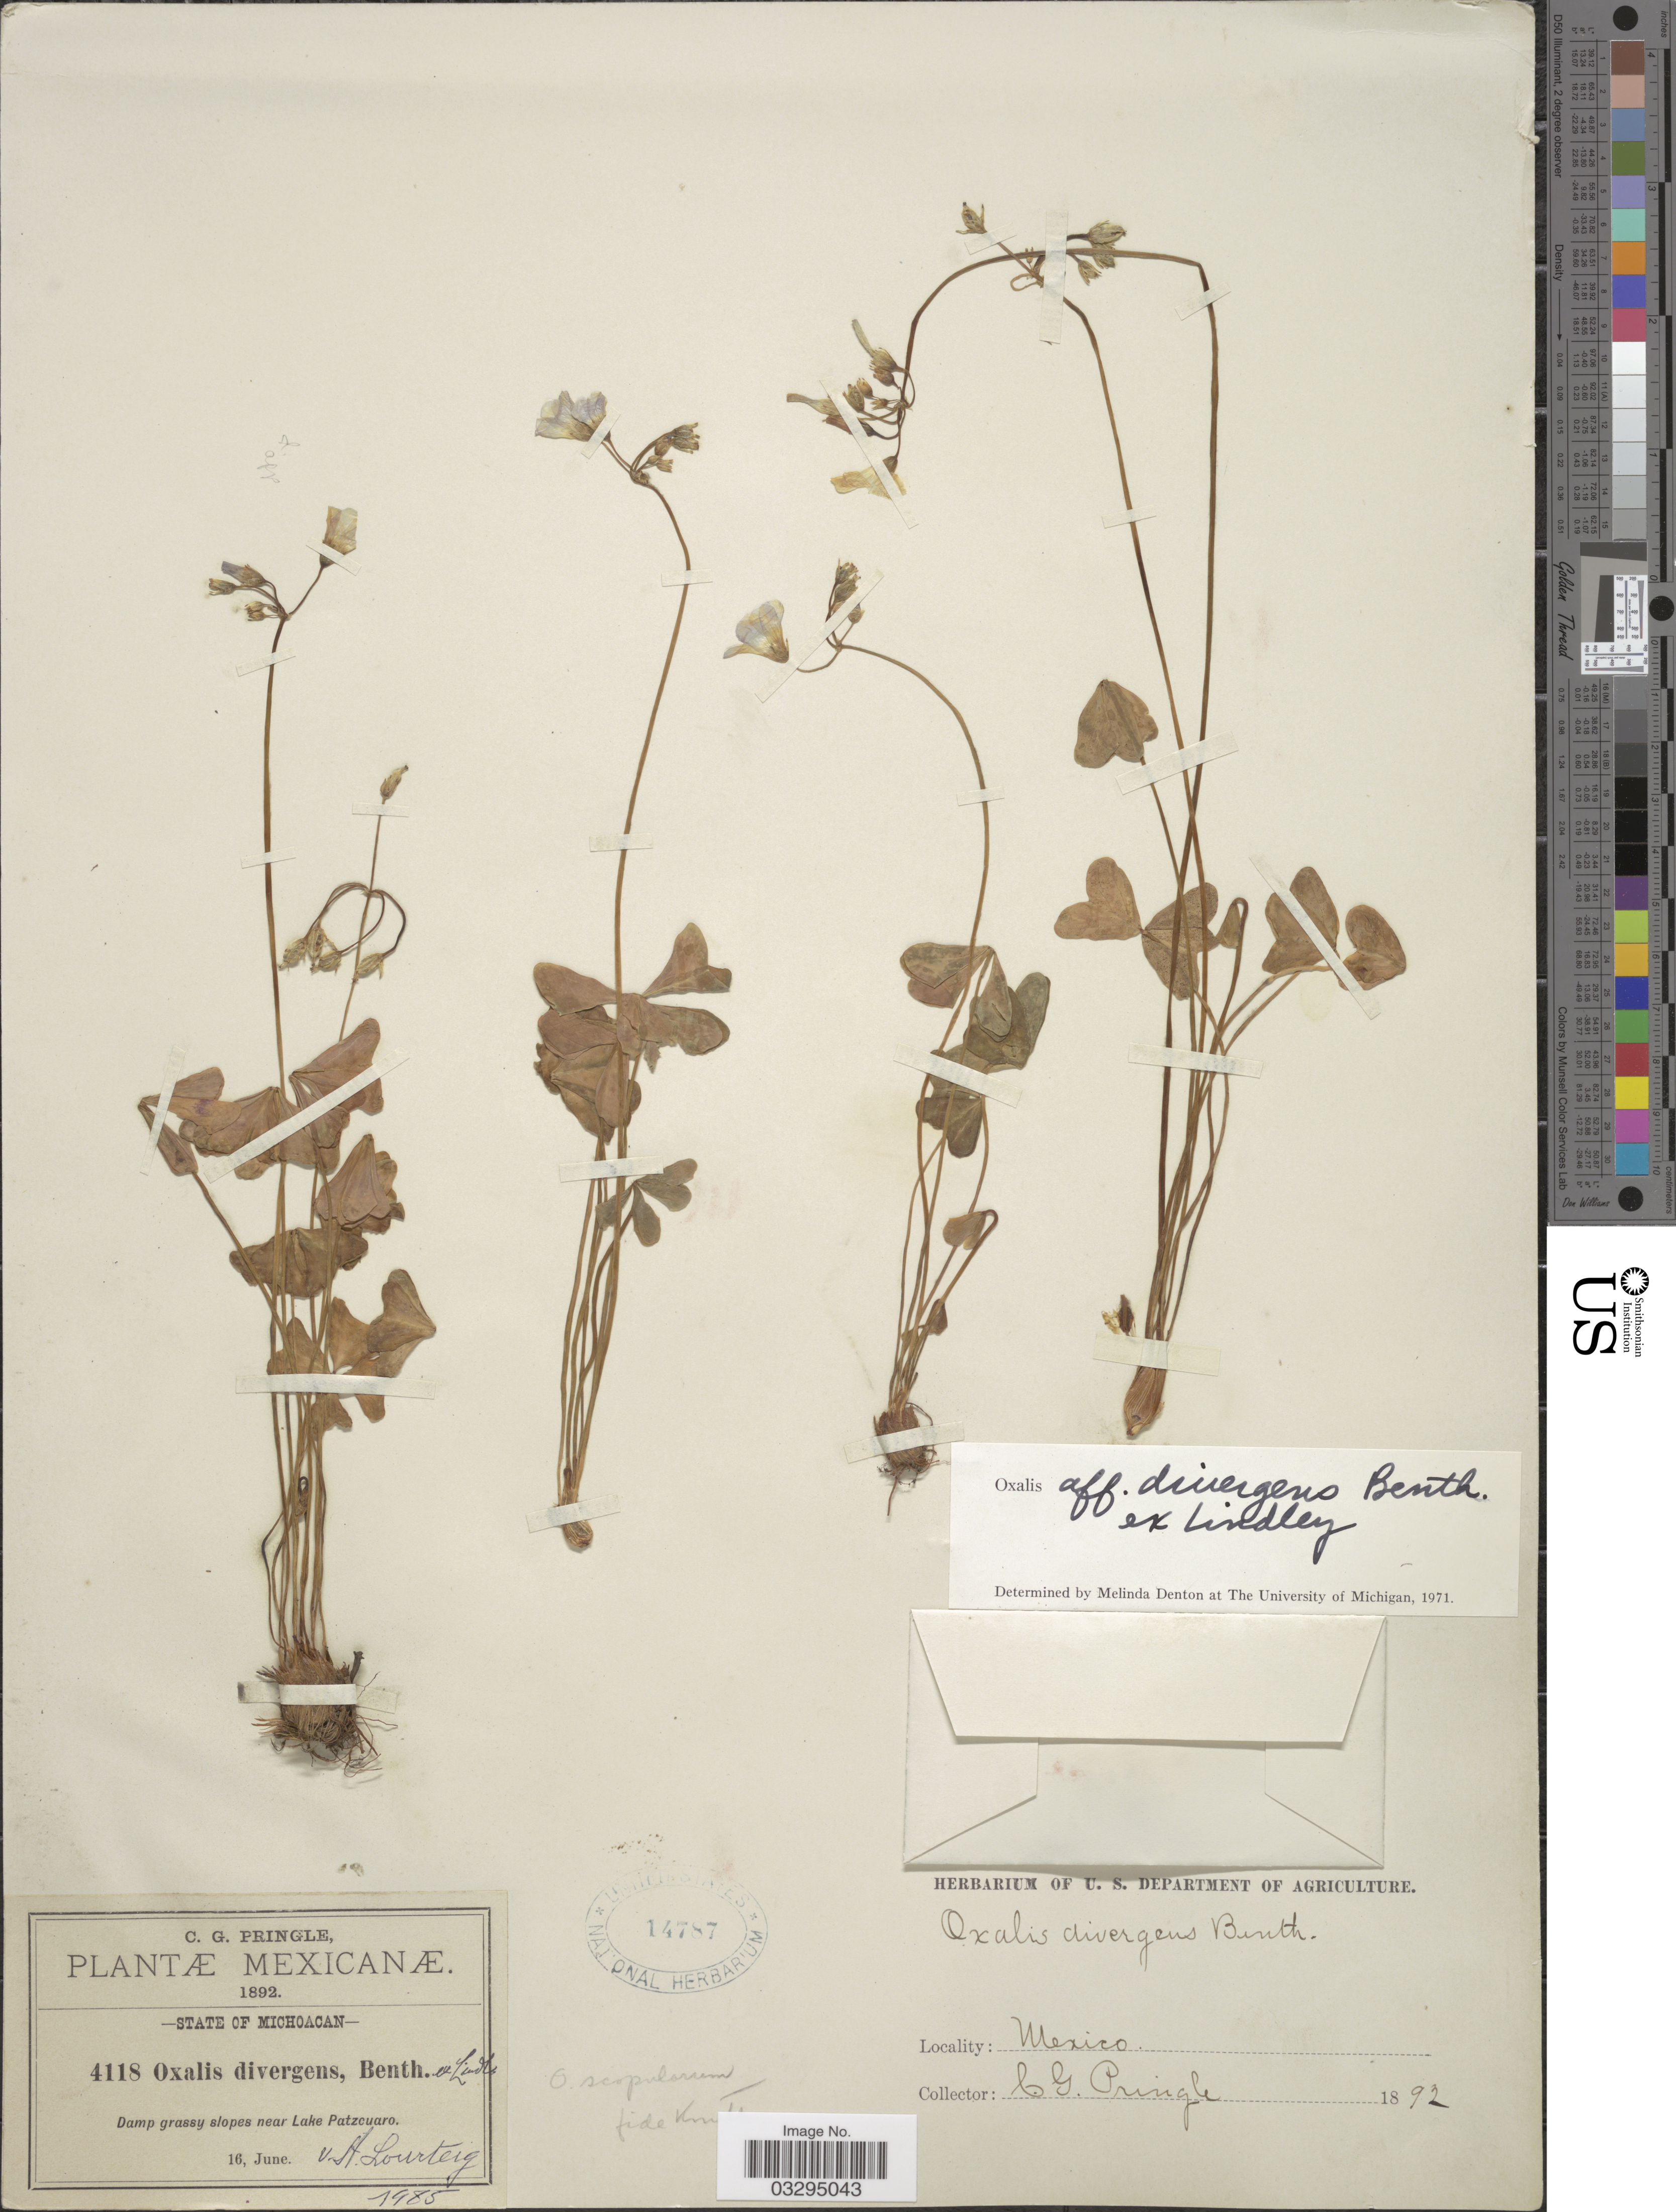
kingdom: Plantae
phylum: Tracheophyta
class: Magnoliopsida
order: Oxalidales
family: Oxalidaceae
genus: Oxalis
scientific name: Oxalis sp.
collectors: C. G. Pringle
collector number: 4118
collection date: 1892-06-16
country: Mexico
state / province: Michoacán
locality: Damp grassy slopes near Lake Patzcuaro.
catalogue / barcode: US 14787